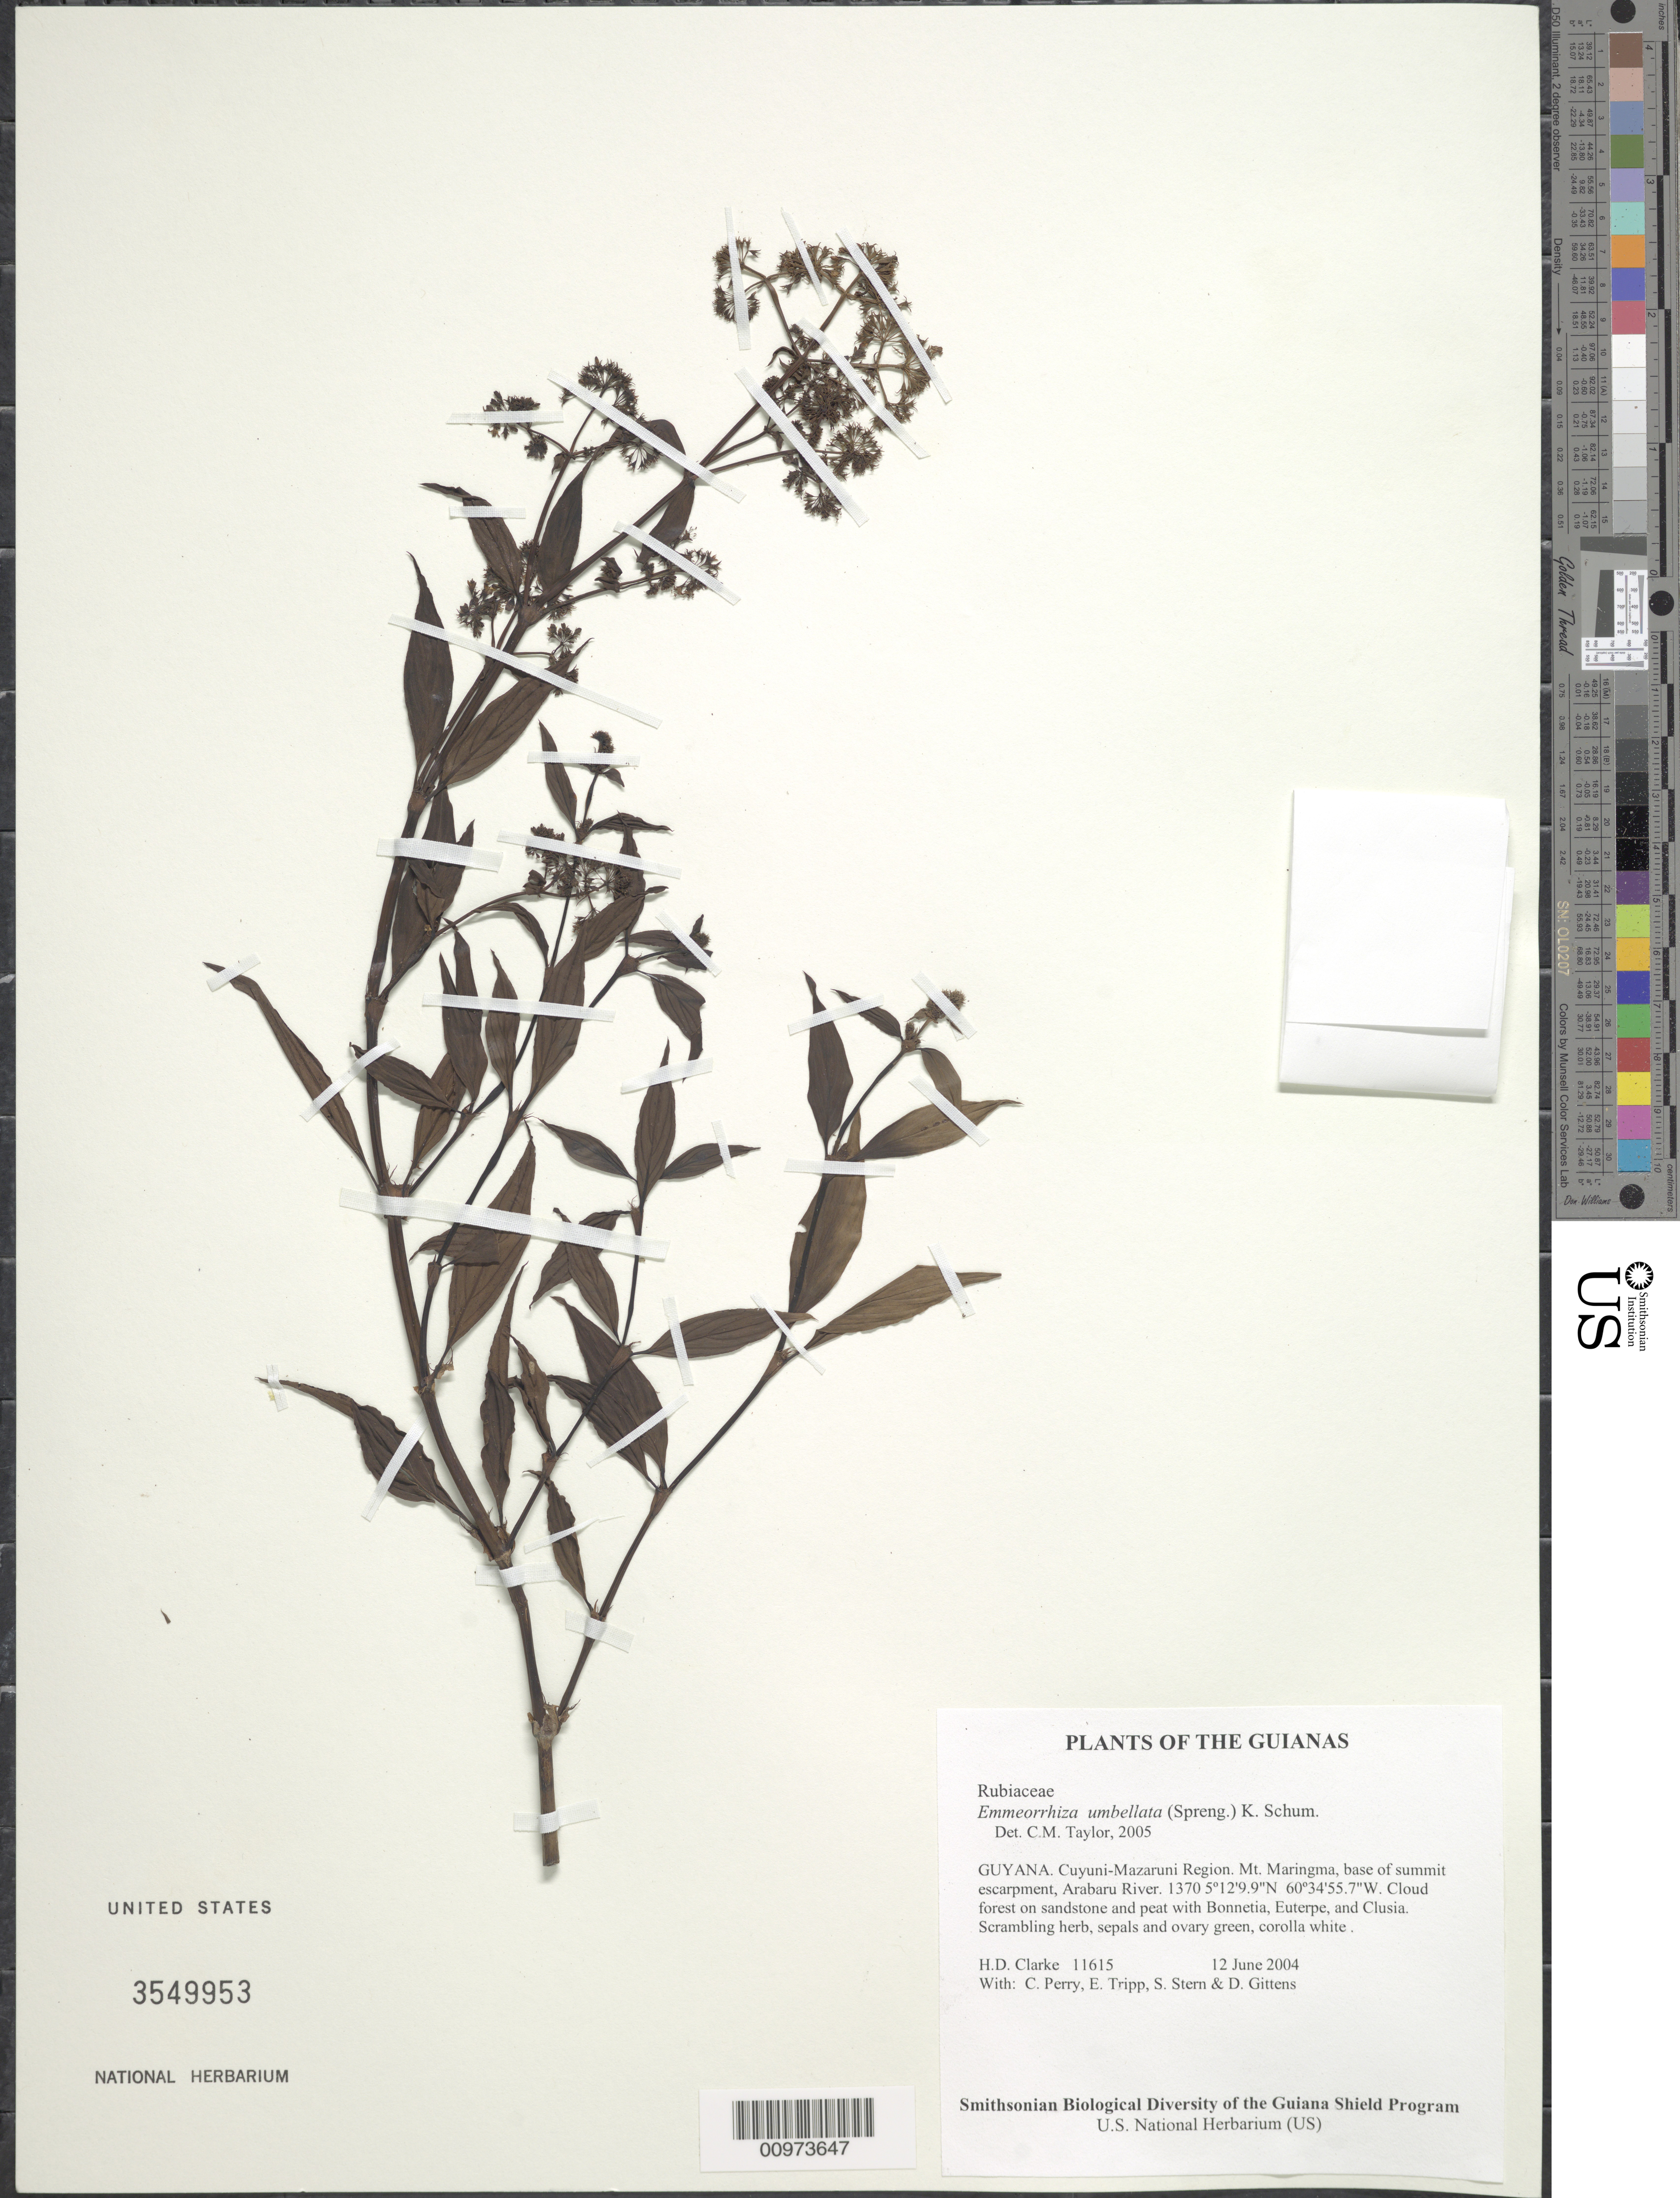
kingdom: Plantae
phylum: Tracheophyta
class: Magnoliopsida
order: Gentianales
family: Rubiaceae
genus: Emmeorhiza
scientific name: Emmeorhiza umbellata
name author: (Spreng.) K. Schum.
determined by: Taylor, Charlotte M.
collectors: H. D. Clarke, C. Perry, E. Tripp, S. R. Stern & D. Gittens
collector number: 11615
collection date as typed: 12 June 2004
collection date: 2004-06-12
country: Guyana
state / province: Cuyuni-Mazaruni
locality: Mt. Maringma, base of summit escarpment, Arabaru River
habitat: Cloud forest on sandstone and peat with Bonnetia, Euterpe, and Clusia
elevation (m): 1370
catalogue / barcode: US 3549953